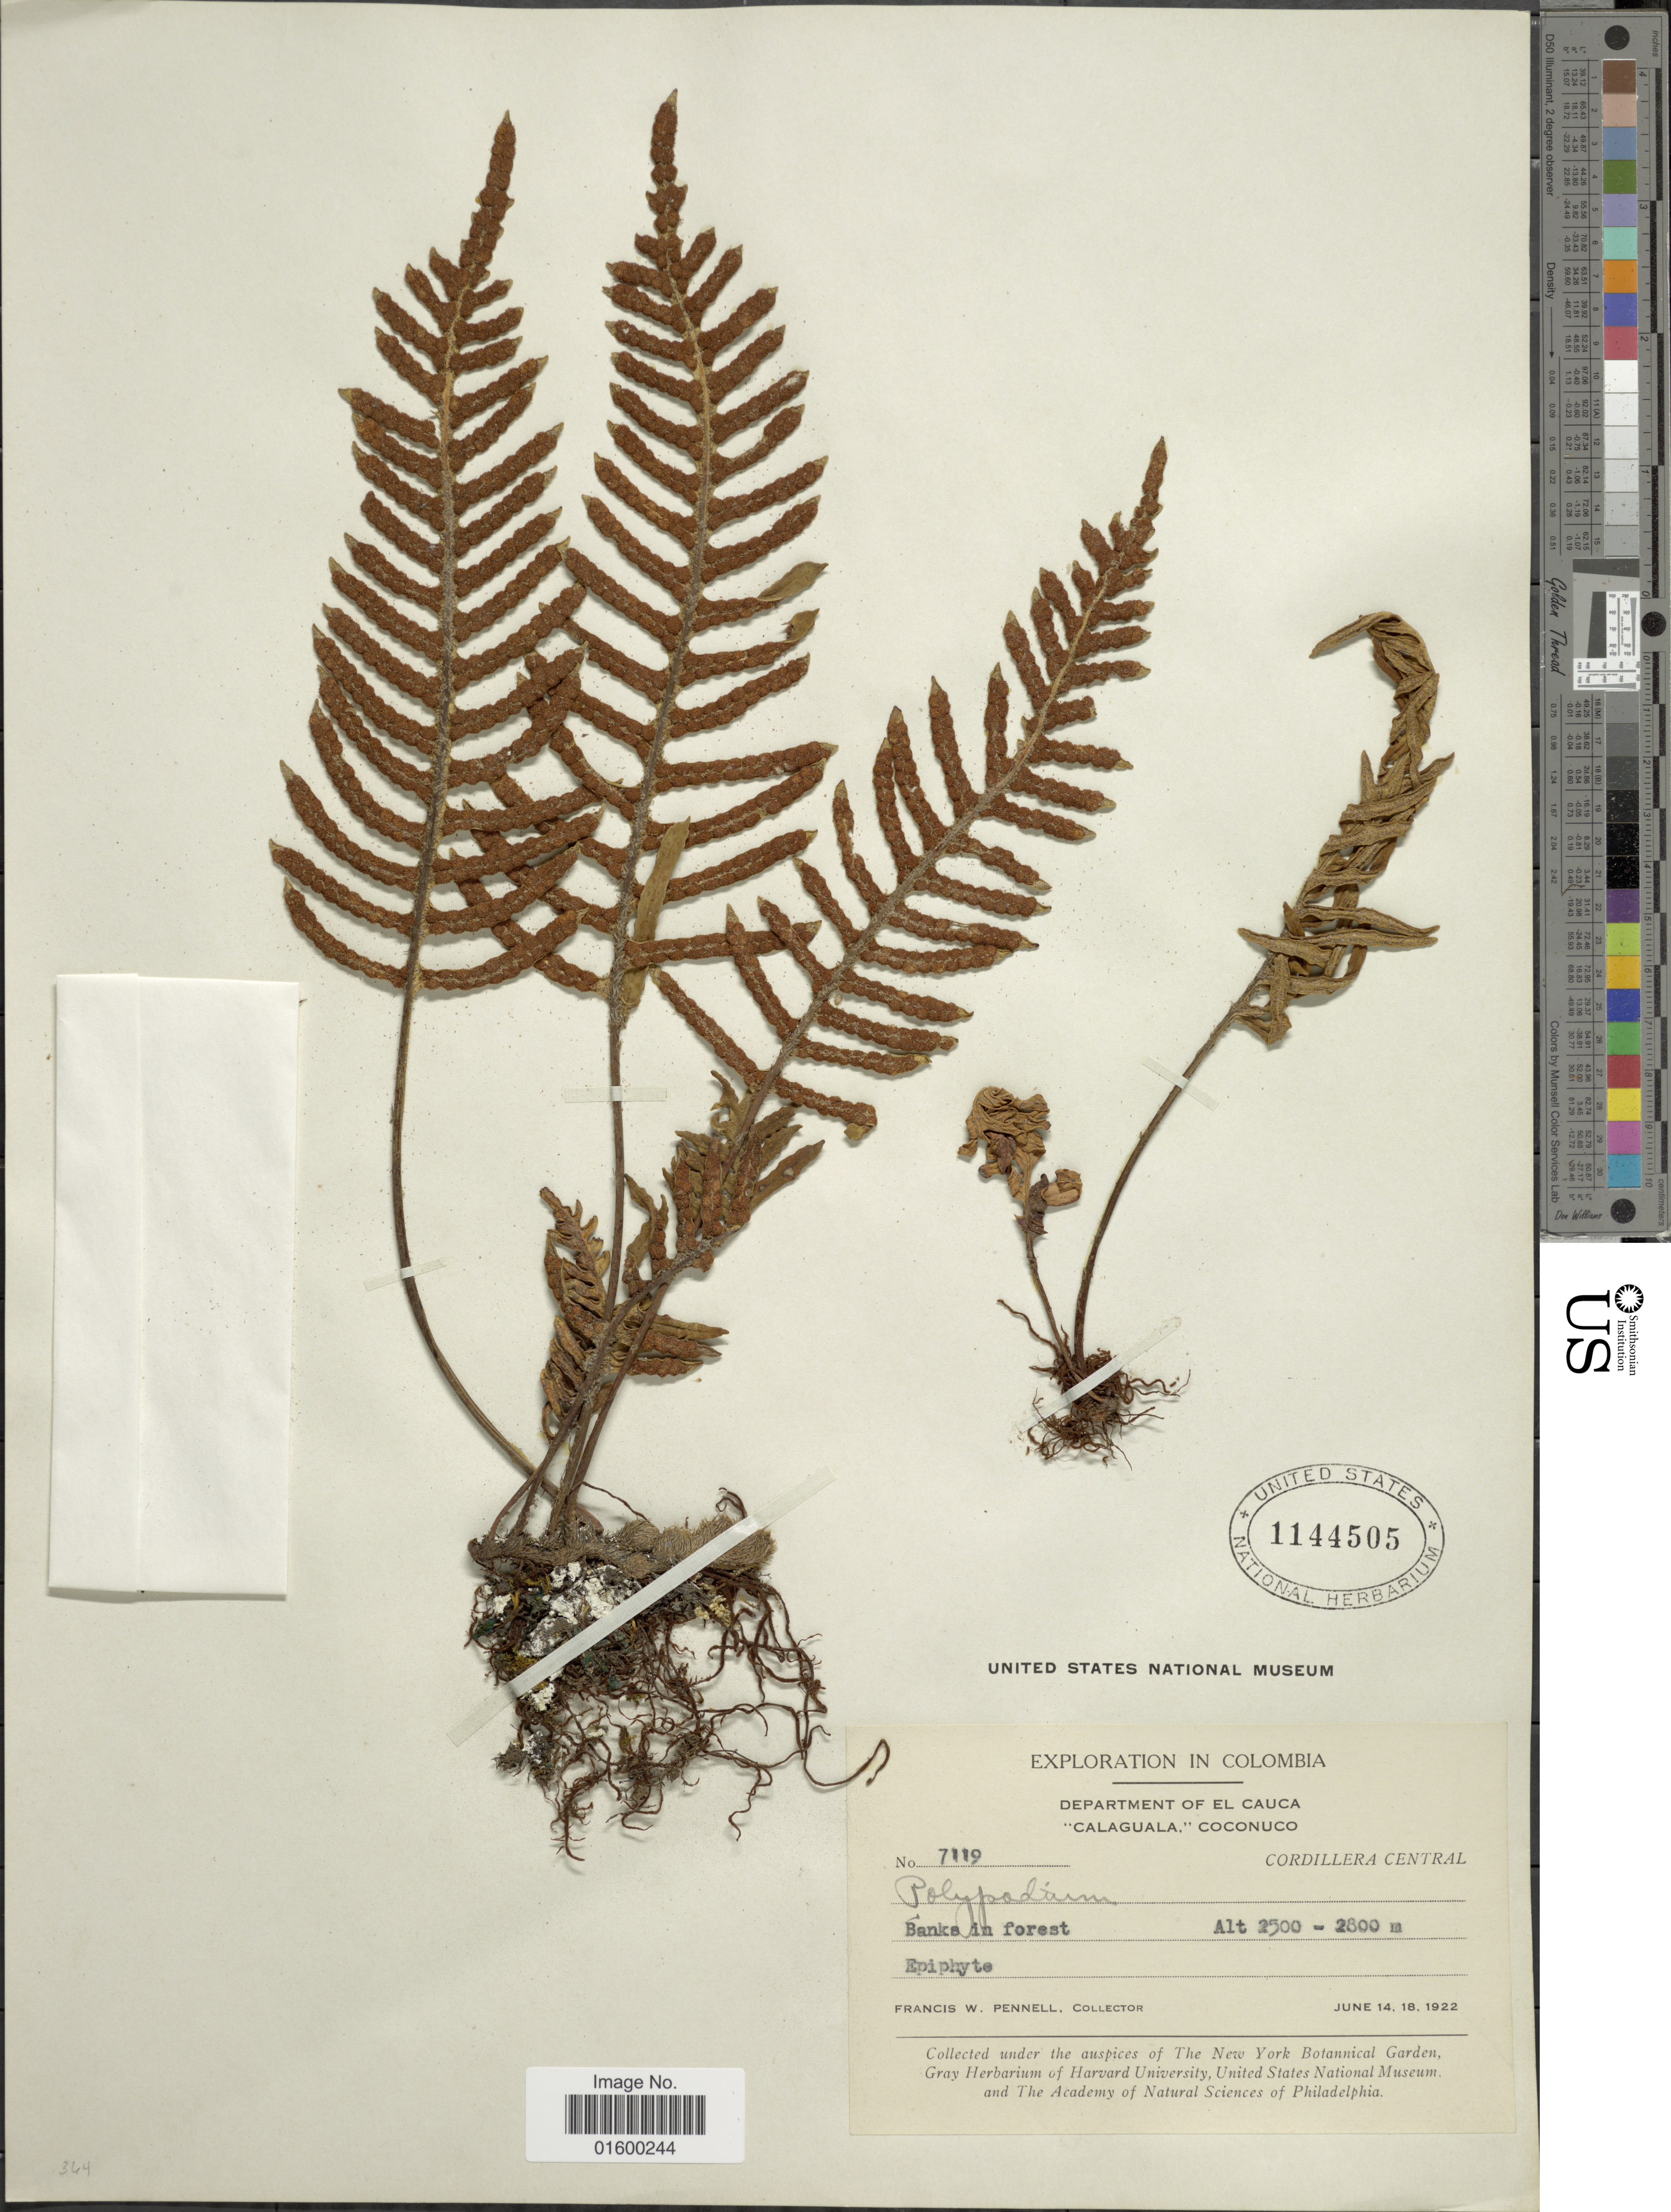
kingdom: Plantae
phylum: Tracheophyta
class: Polypodiopsida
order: Polypodiales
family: Polypodiaceae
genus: Pleopeltis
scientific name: Pleopeltis sp.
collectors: F. W. Pennell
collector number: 7119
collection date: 1922-06-14/1922-06-18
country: Colombia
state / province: Cauca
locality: Department of El Cauca, Calaguala, Coconuco, Cordillera central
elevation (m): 2500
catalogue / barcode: US 1144505